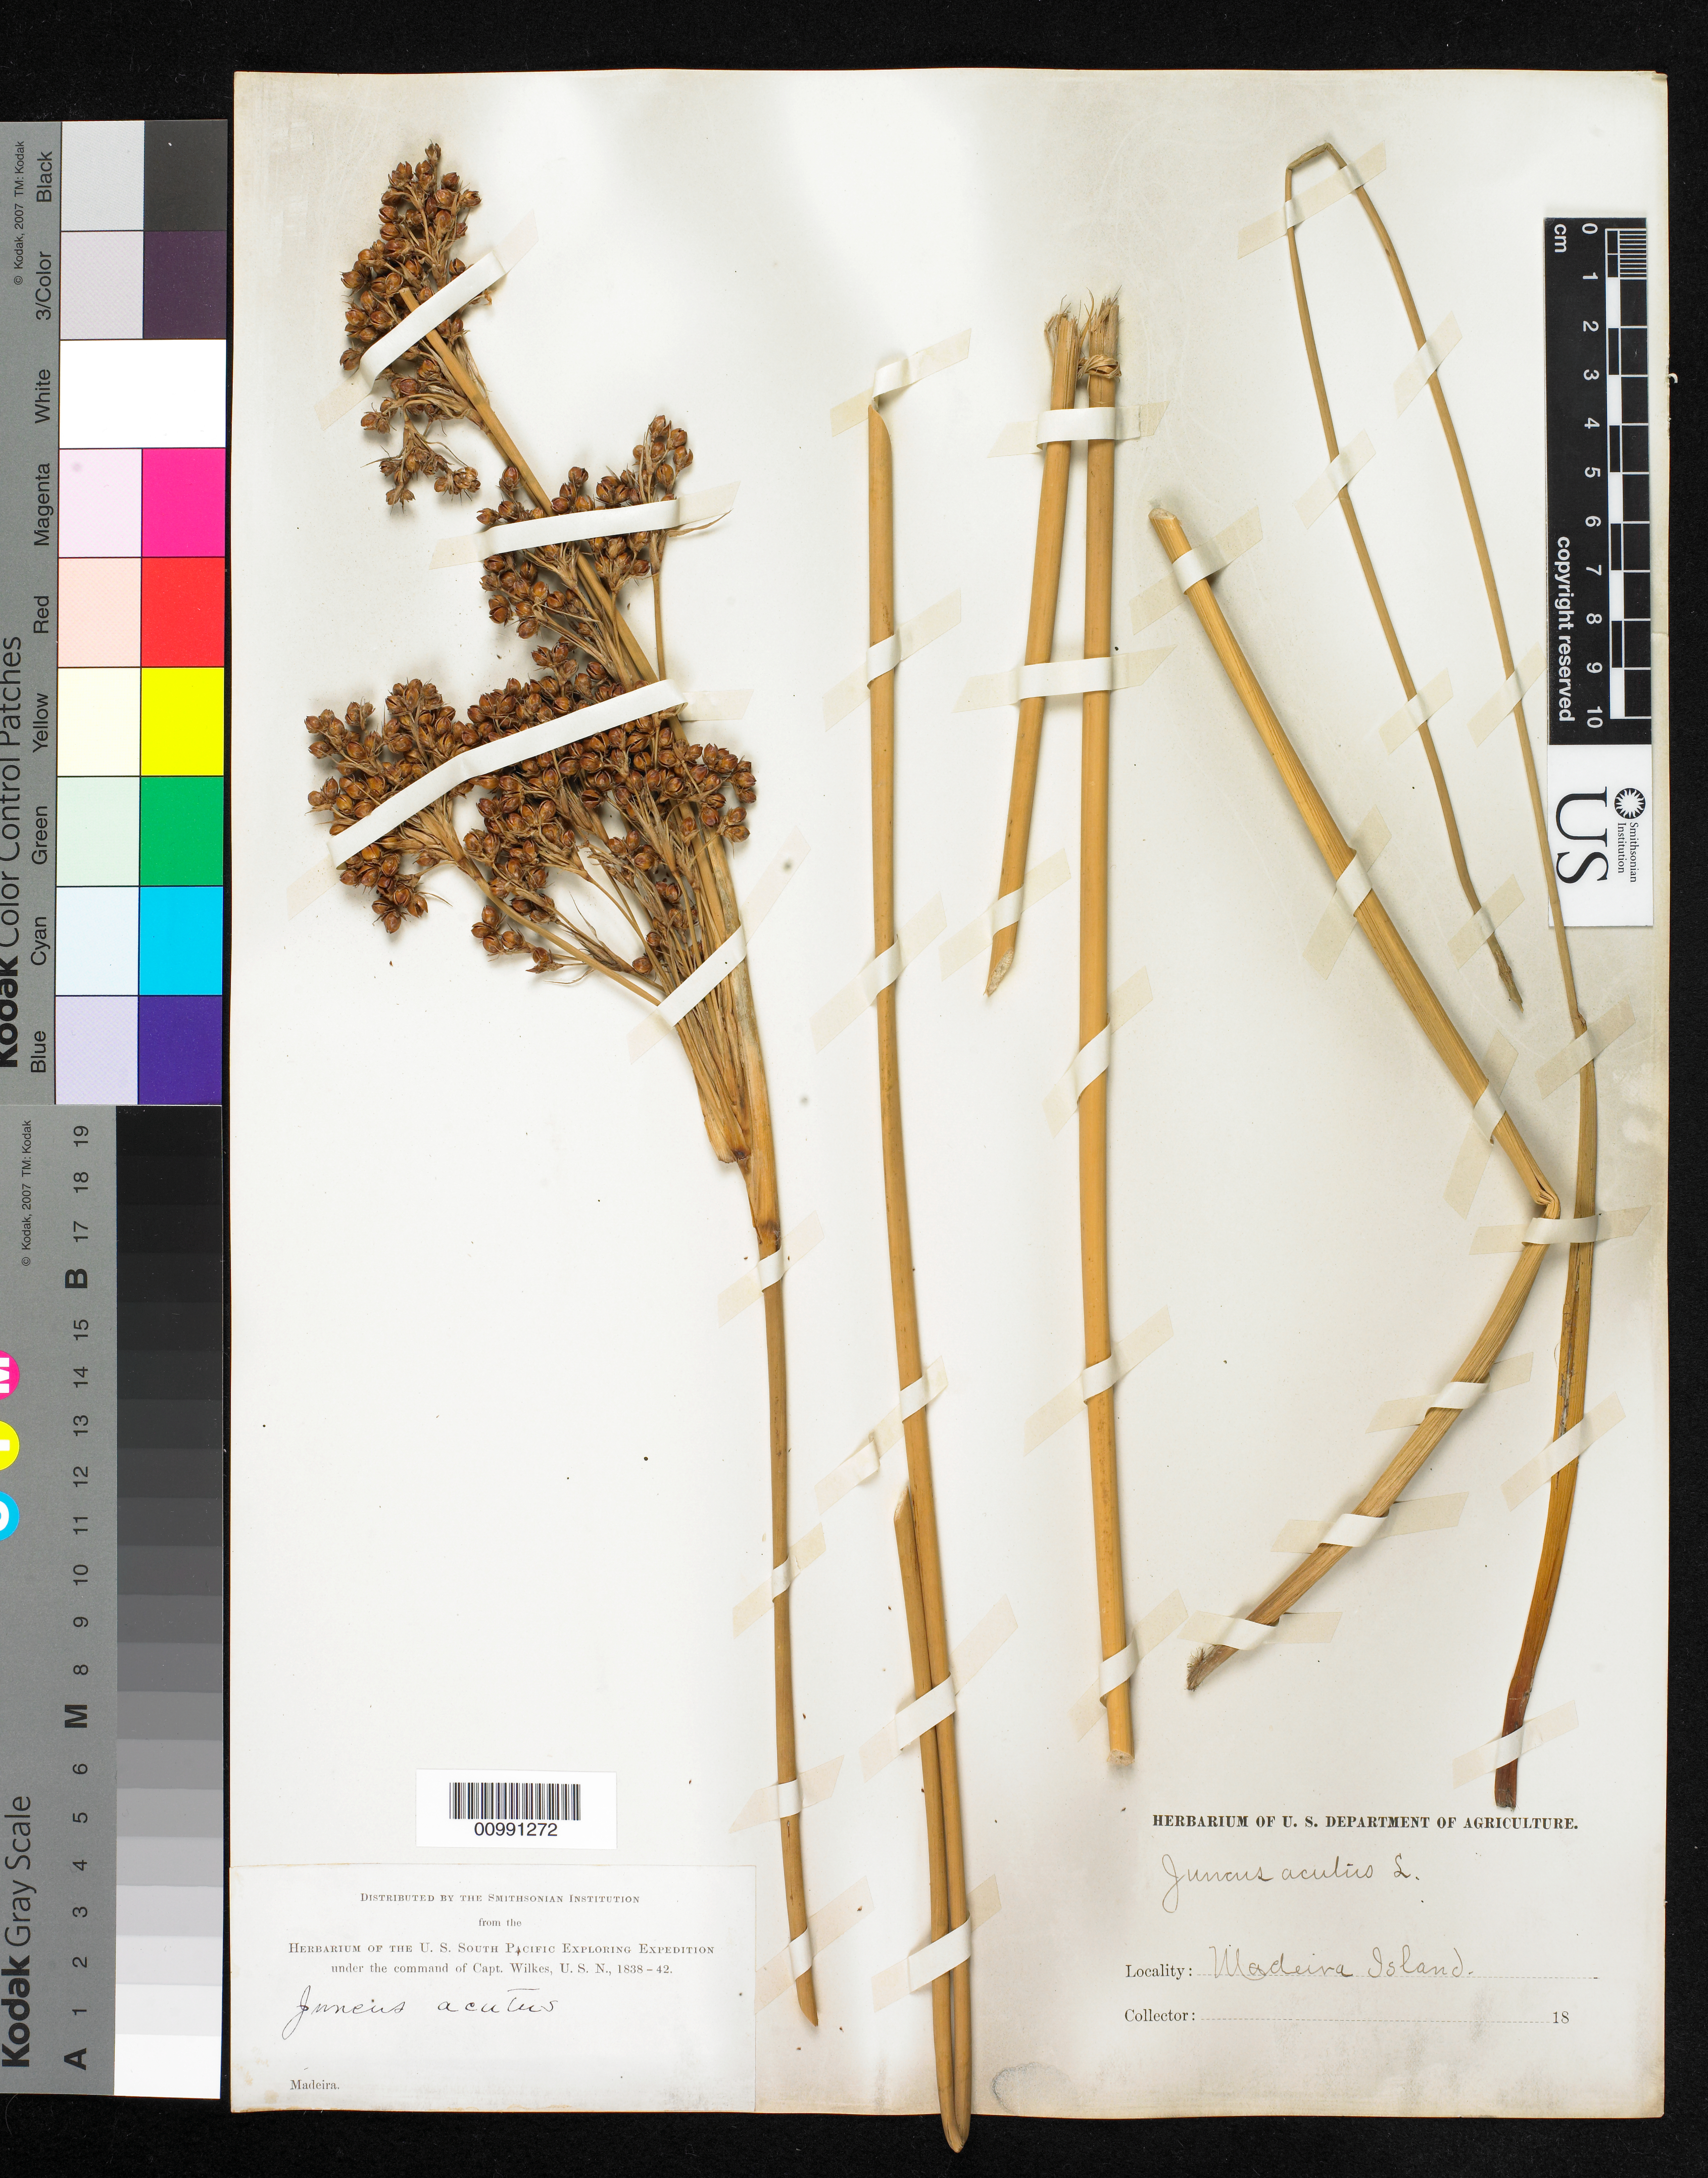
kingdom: Plantae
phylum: Tracheophyta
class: Liliopsida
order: Poales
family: Juncaceae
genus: Juncus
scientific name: Juncus acutus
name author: L.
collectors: Wilkes Explor. Exped.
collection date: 1838/1842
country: Portugal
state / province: Madeira (Aut. Reg.)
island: Madeira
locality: Funchal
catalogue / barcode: US 98463